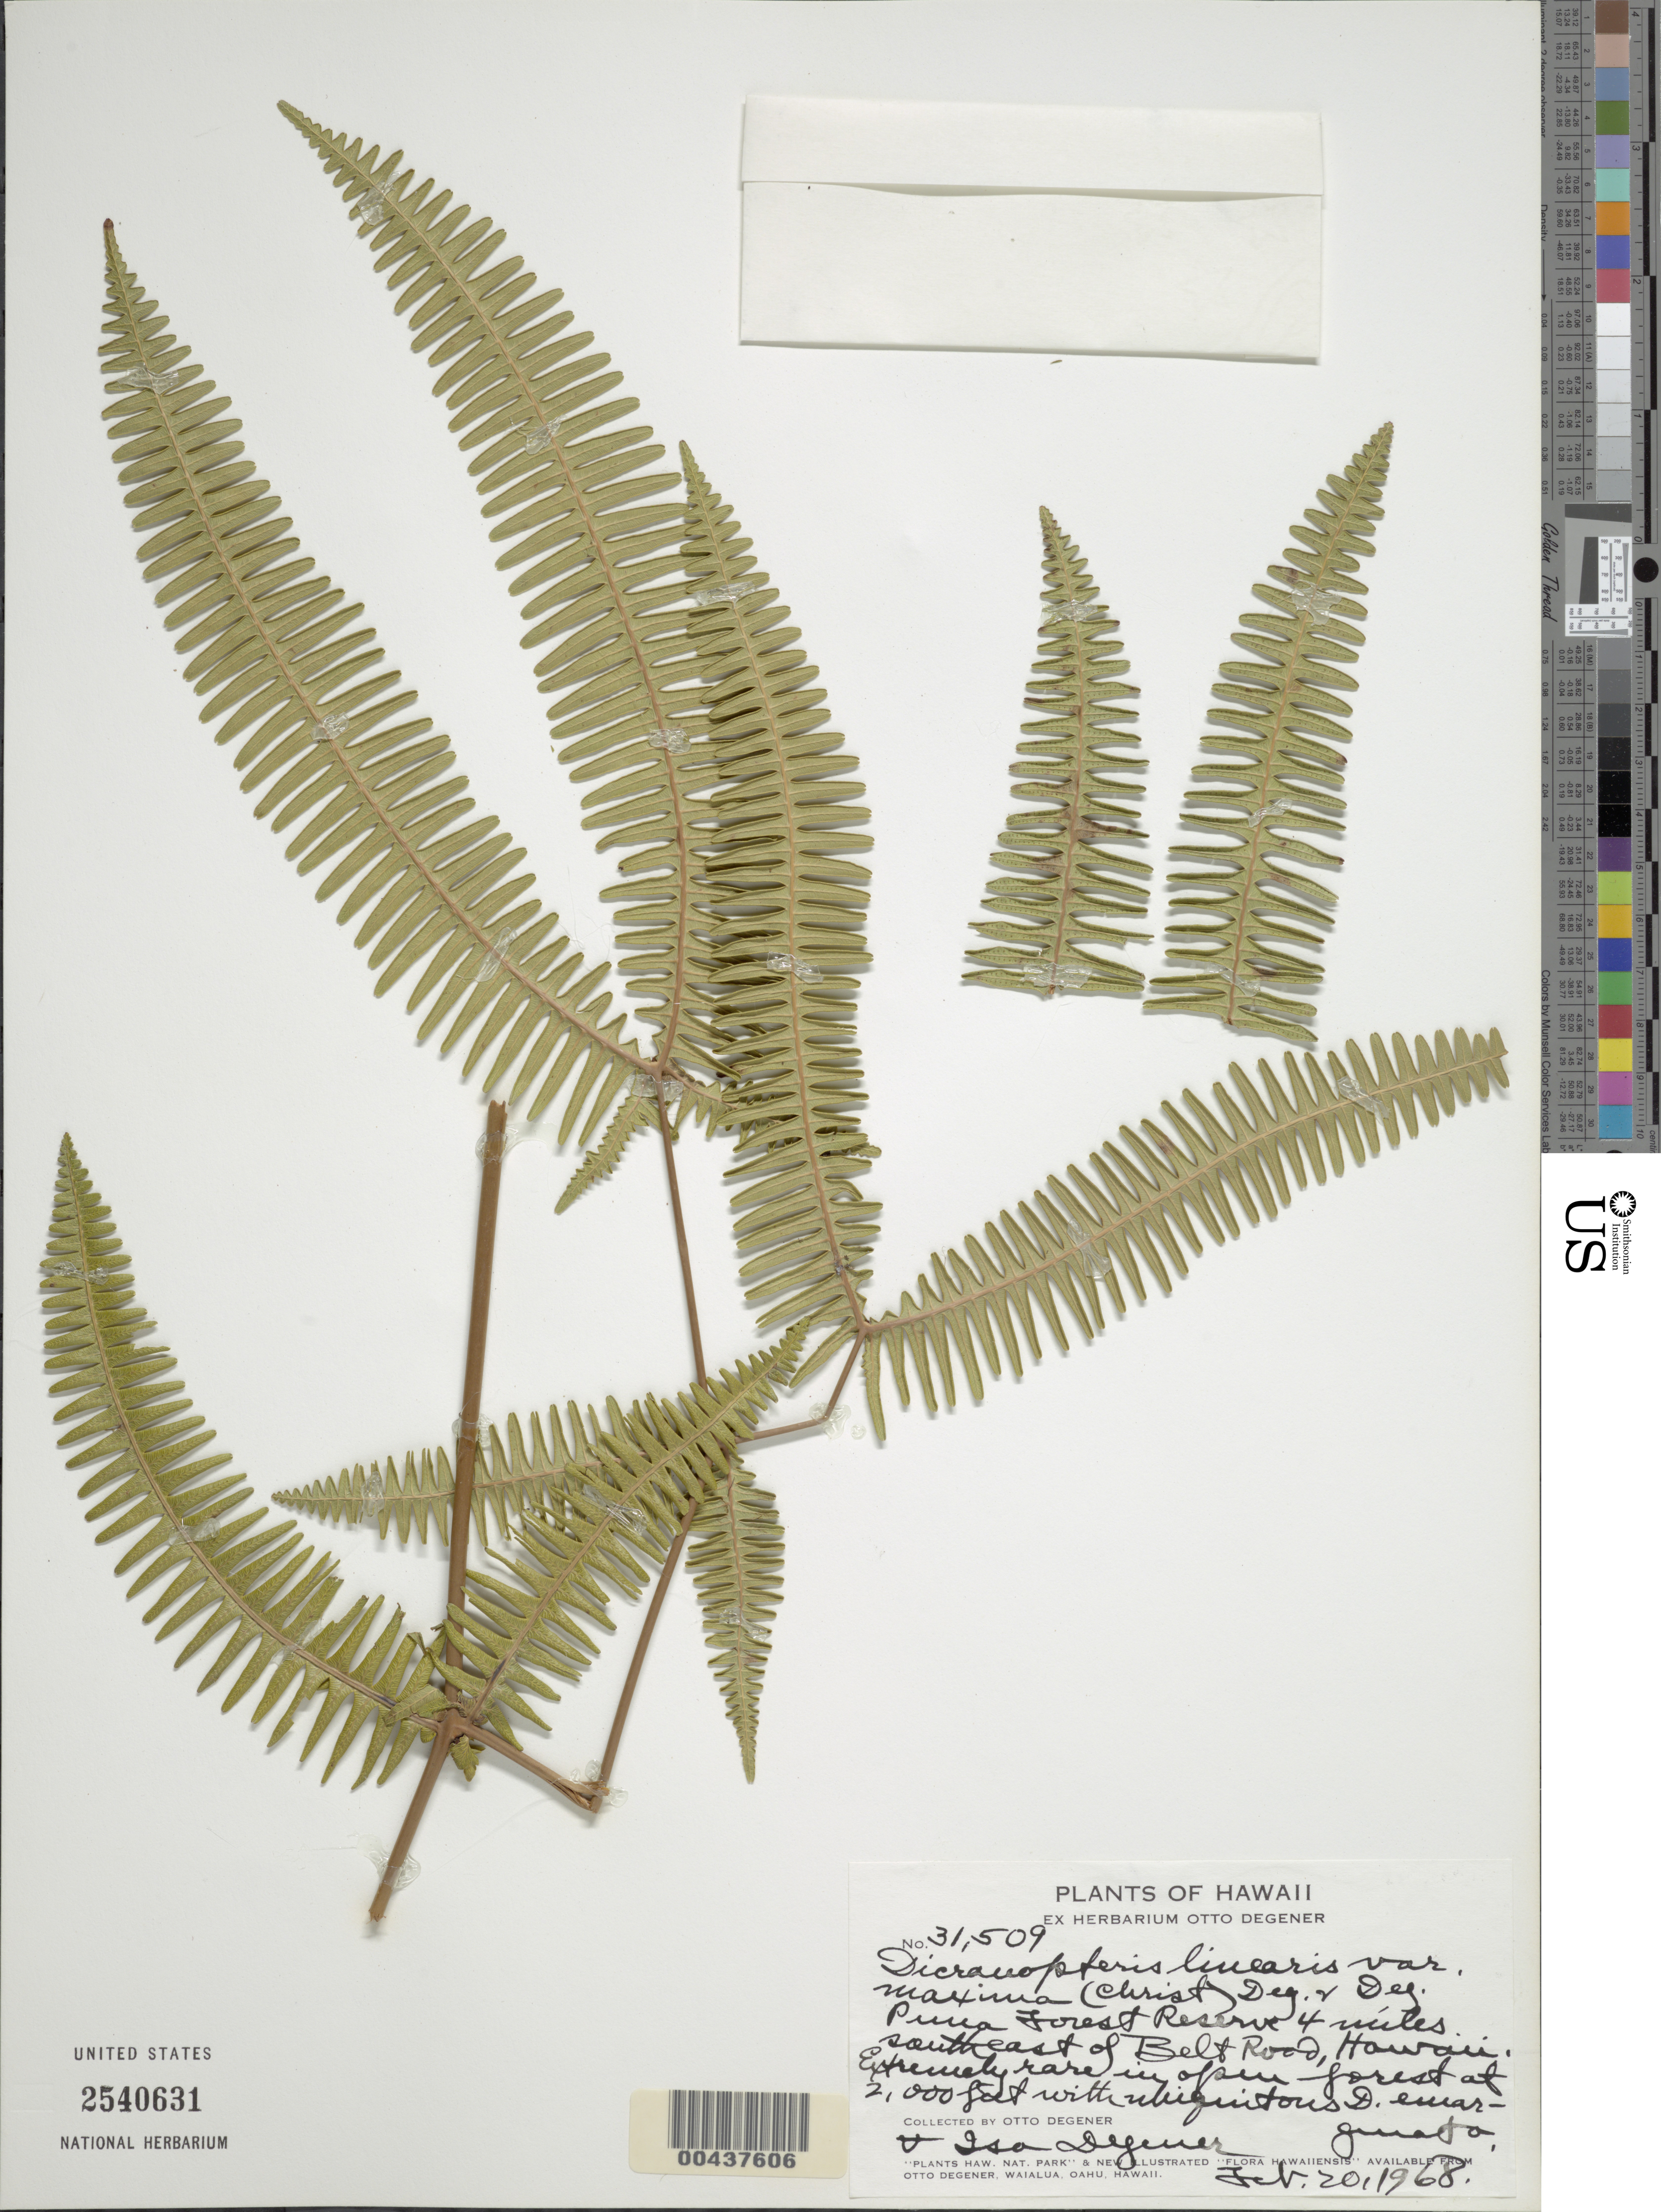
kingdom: Plantae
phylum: Tracheophyta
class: Polypodiopsida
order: Gleicheniales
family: Gleicheniaceae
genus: Dicranopteris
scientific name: Dicranopteris linearis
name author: (Burm. f.) Underw.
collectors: O. Degener & I. Degener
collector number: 31509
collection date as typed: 20 Feb 1968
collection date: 1968-02-20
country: United States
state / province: Hawaii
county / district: Hawaii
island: Hawaii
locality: Puua Forest Reserve 4 mi SE of Belt Road.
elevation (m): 610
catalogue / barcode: US 2540631